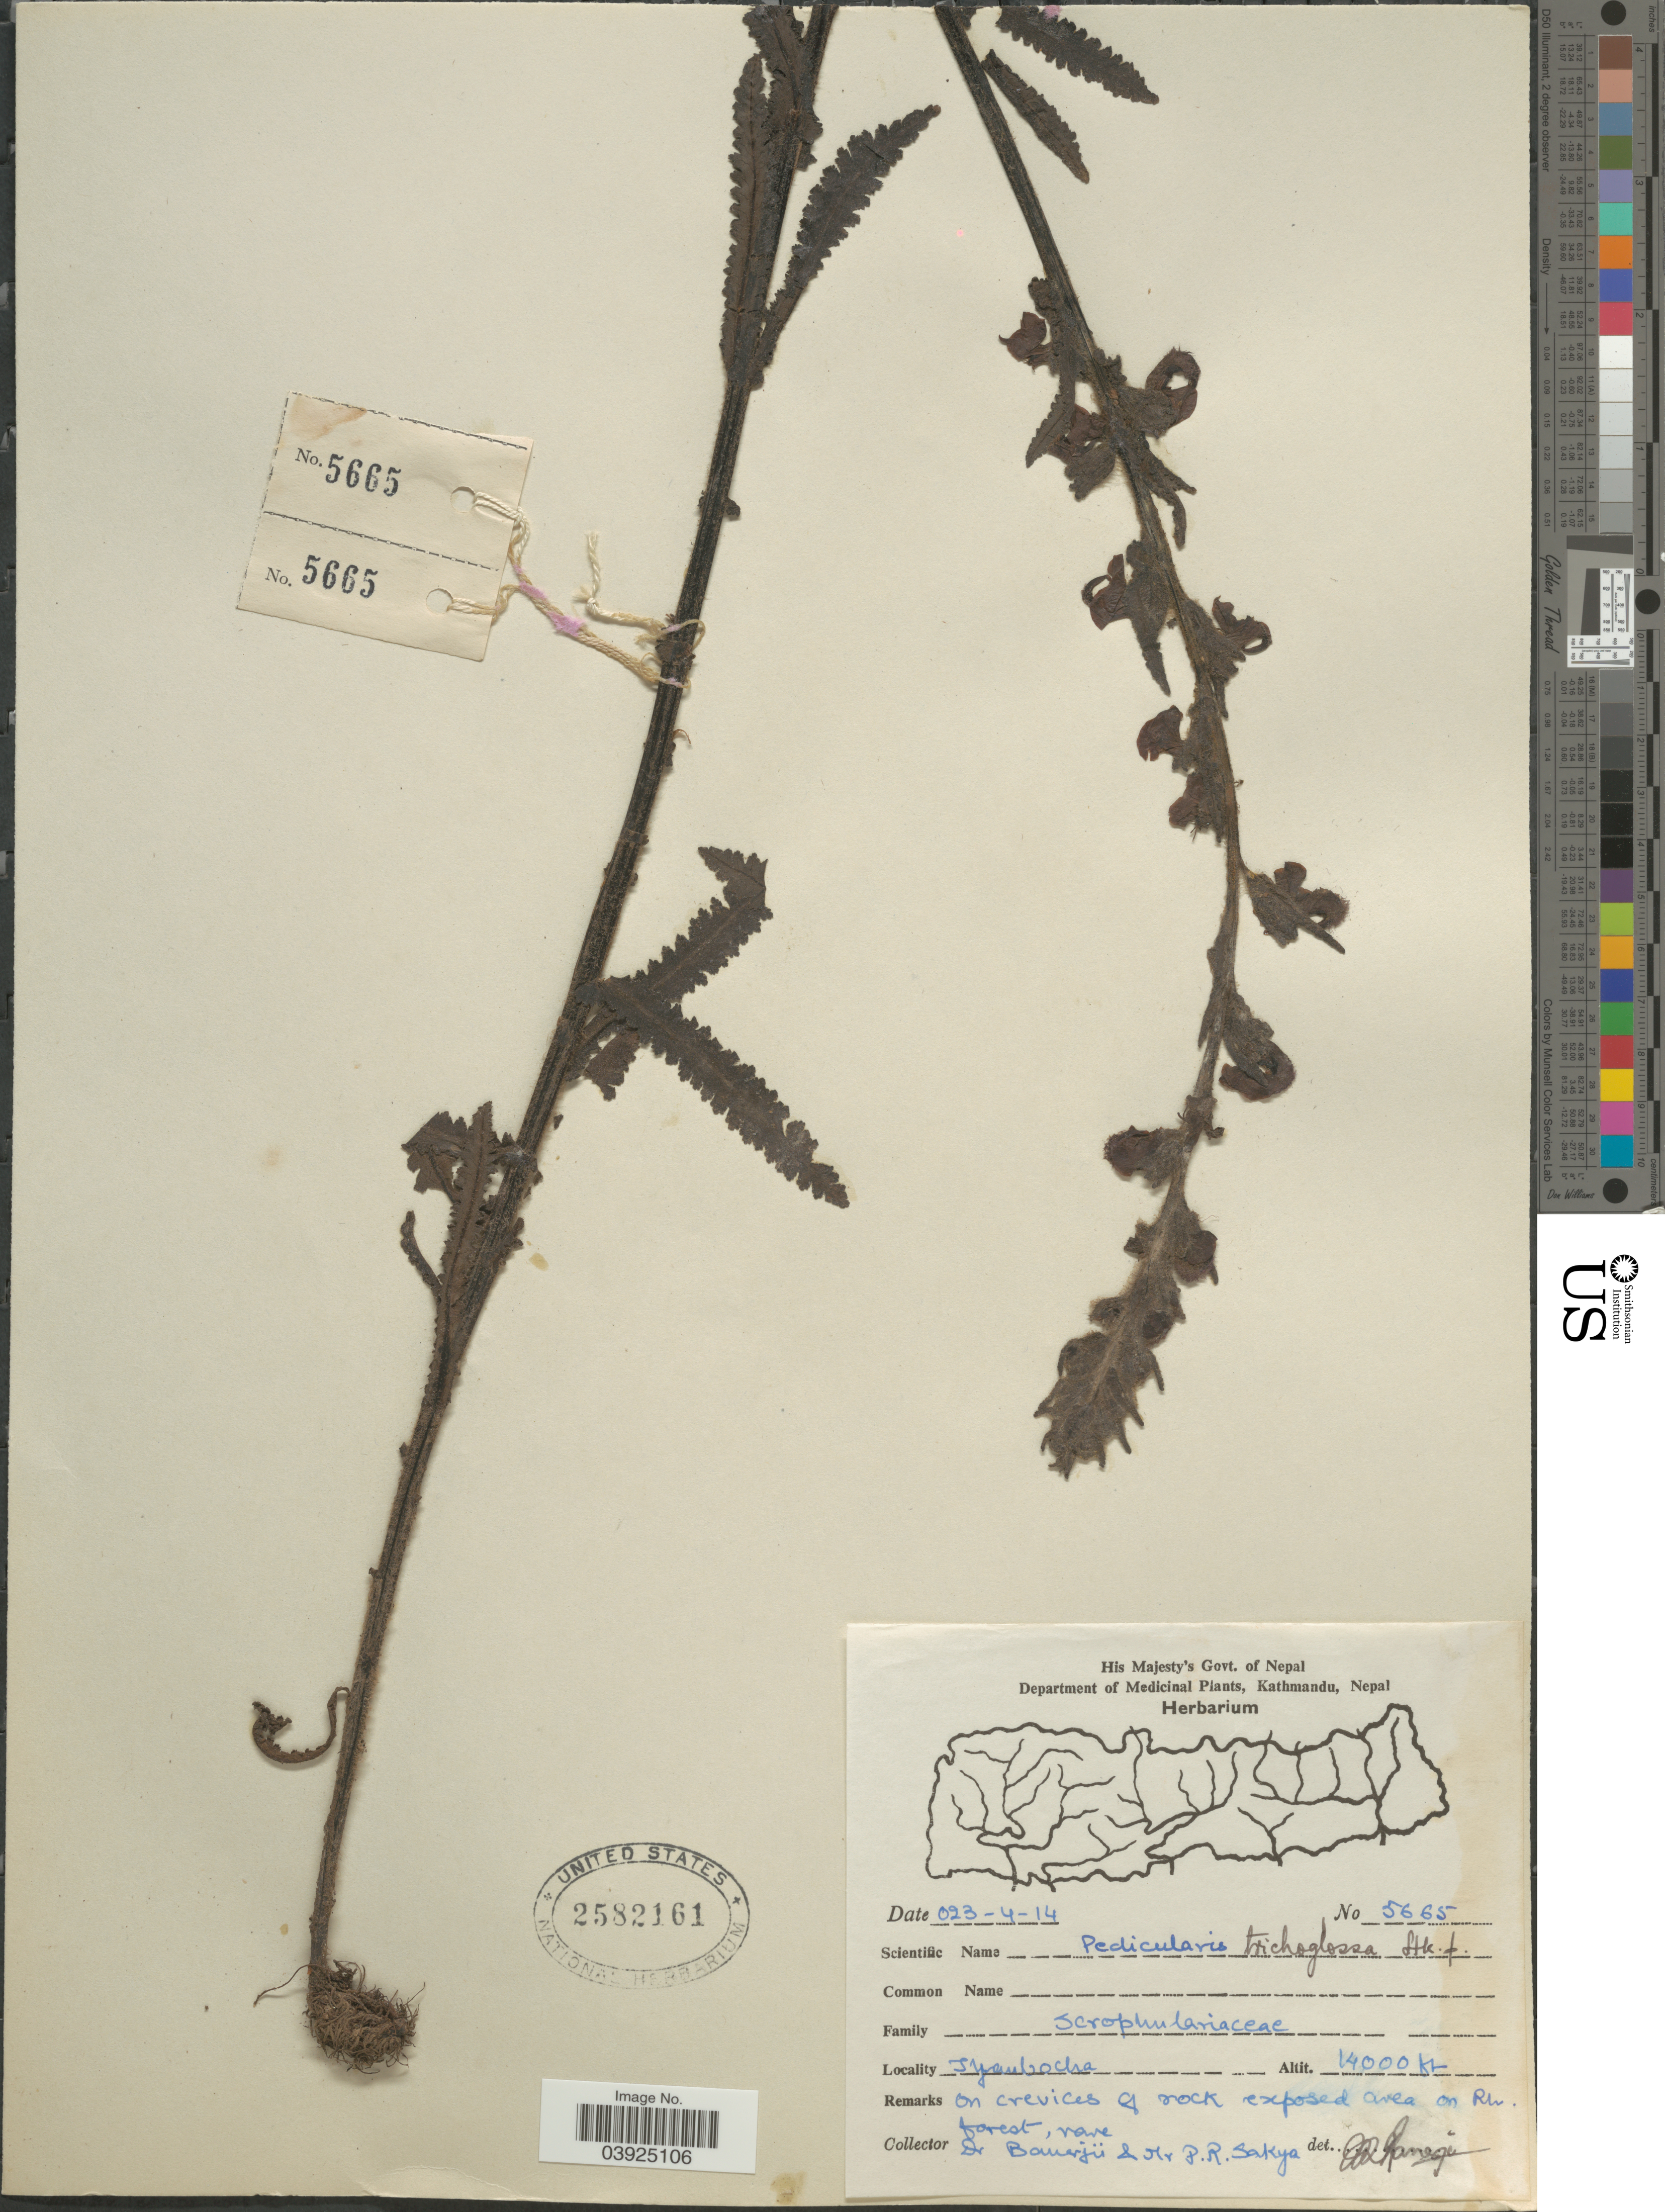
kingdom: Plantae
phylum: Tracheophyta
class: Magnoliopsida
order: Lamiales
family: Orobanchaceae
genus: Pedicularis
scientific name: Pedicularis trichoglossa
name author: Hook. f.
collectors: Banerjee & P. Sakya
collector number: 5665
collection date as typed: Transcribed d/m/y: 14/4/23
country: Nepal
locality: Tyanboche.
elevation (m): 4267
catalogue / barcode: US 2582161